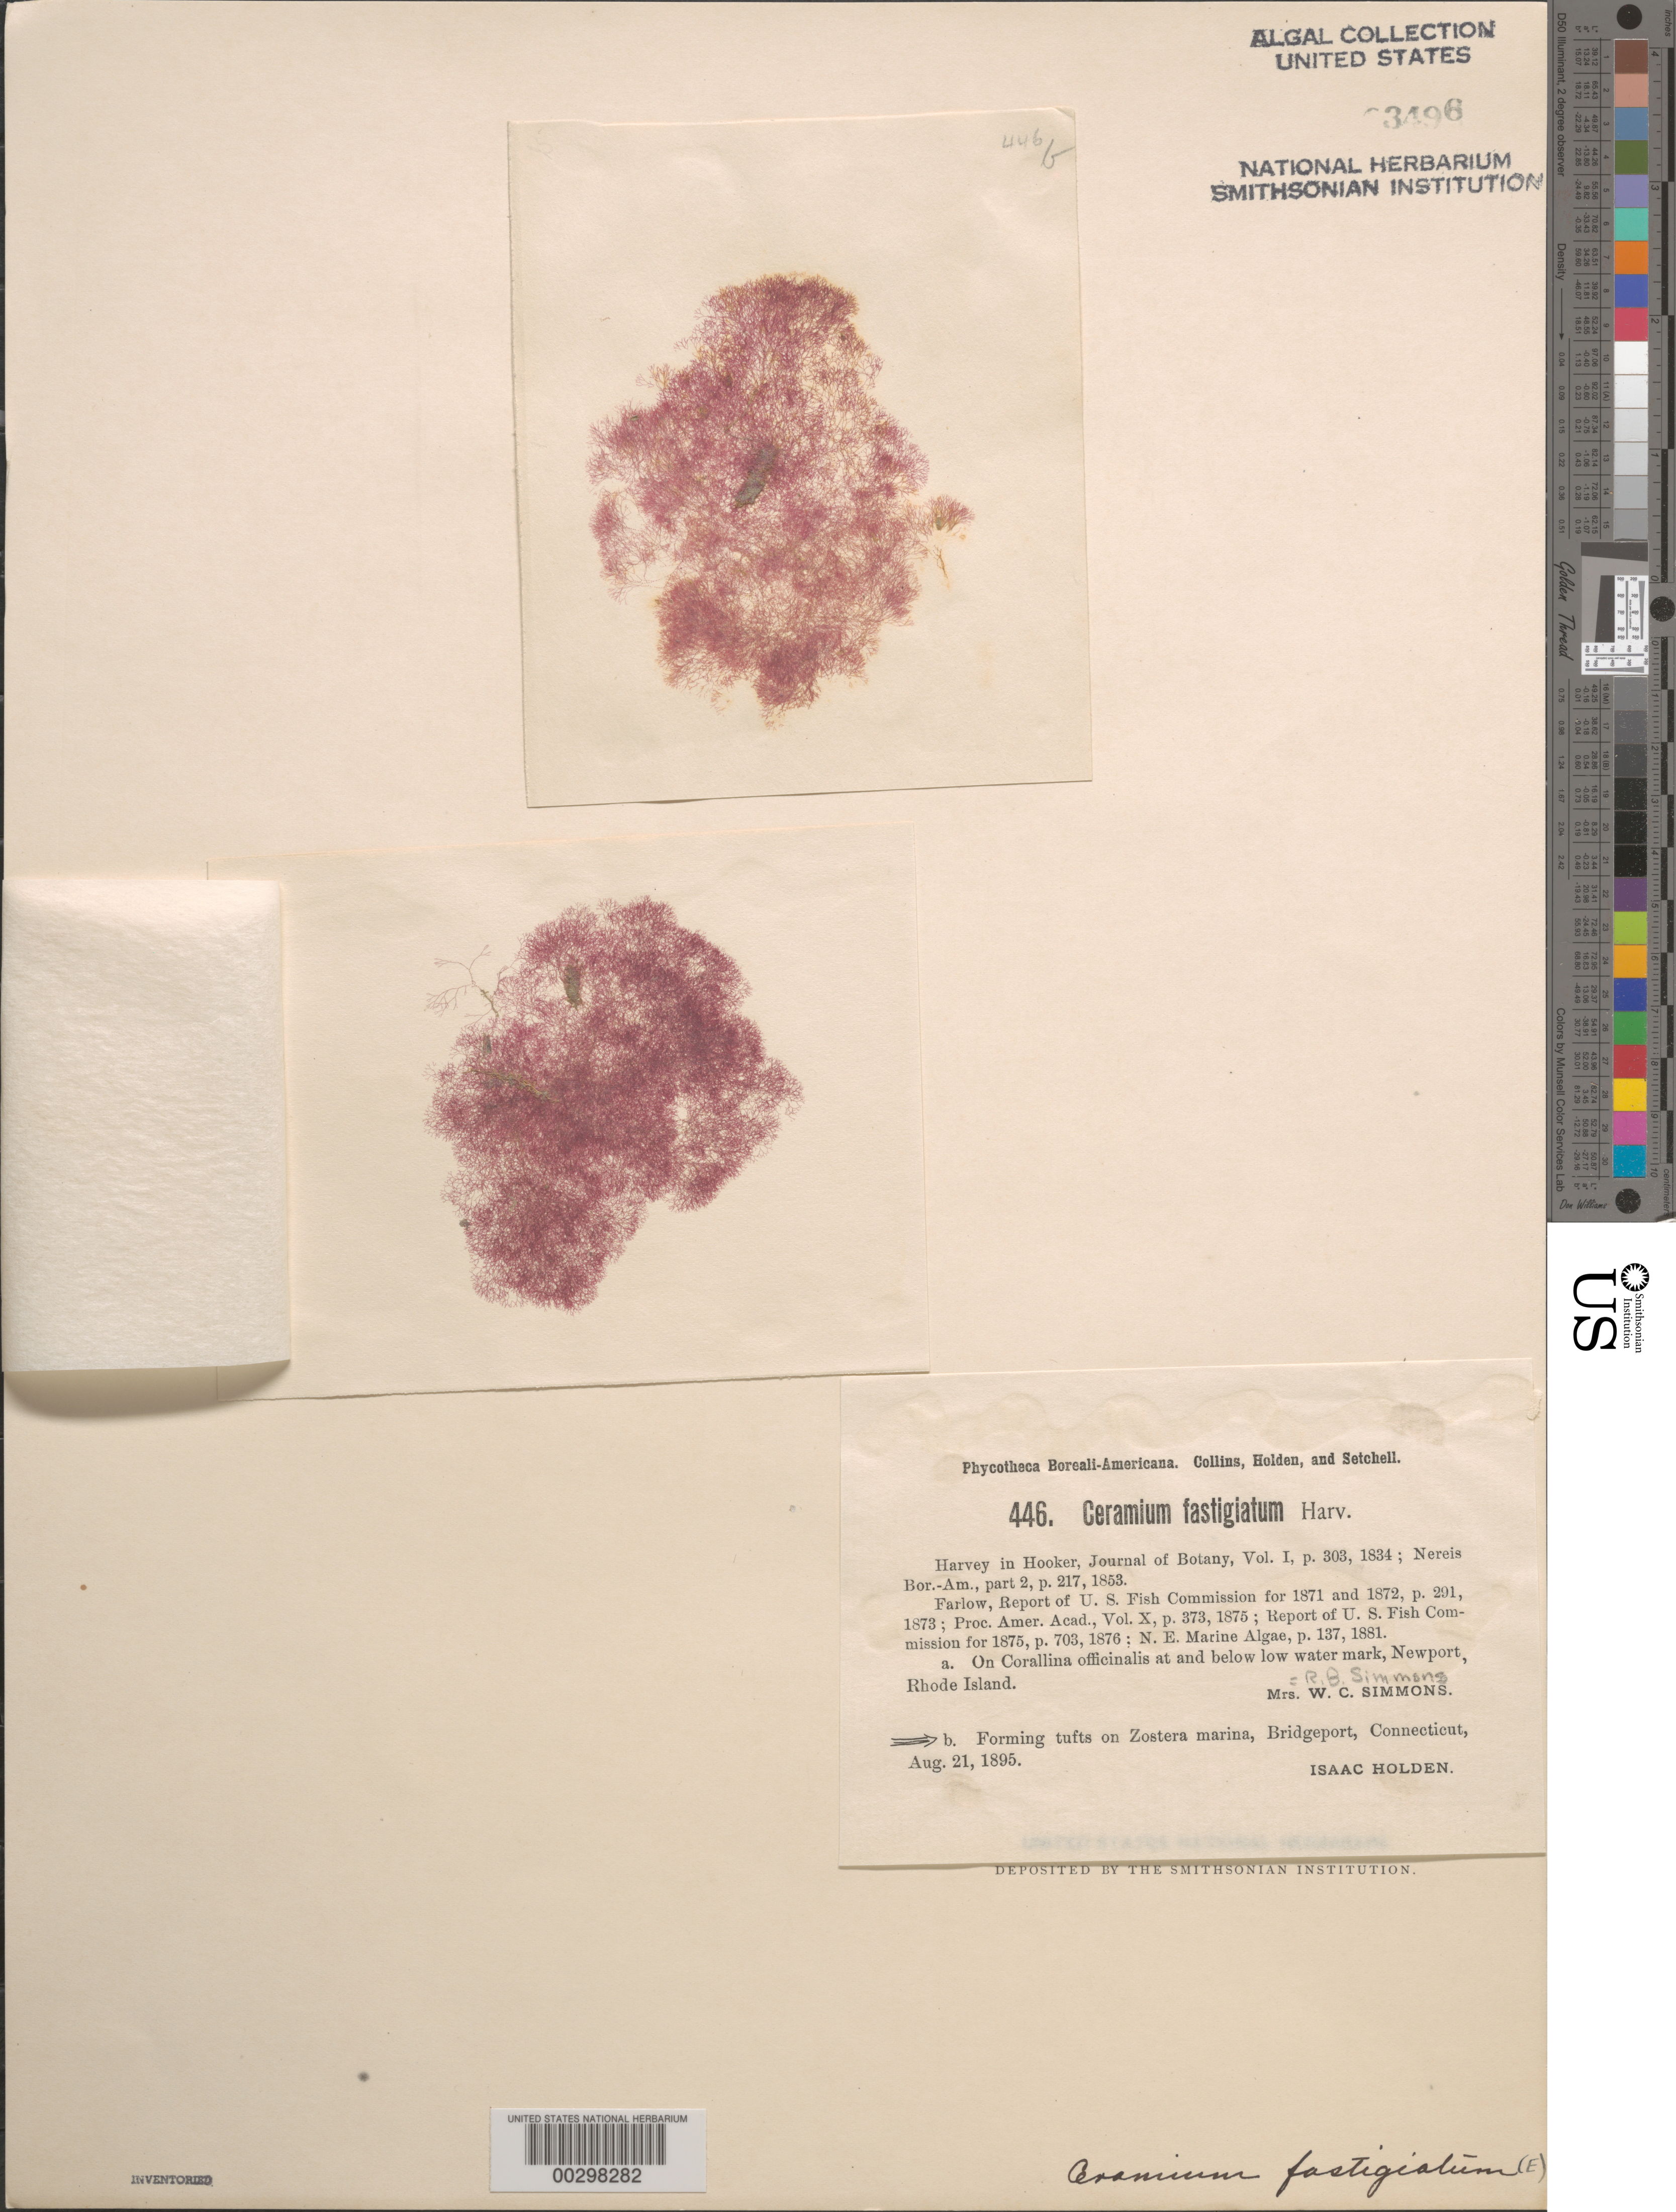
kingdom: Plantae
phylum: Rhodophyta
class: Florideophyceae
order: Ceramiales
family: Ceramiaceae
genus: Ceramium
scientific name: Ceramium fastigiatum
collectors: I. Holden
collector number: PB-A 446b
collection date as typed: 21 Aug 1895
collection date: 1895-08-21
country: United States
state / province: Connecticut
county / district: Fairfield County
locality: Bridgeport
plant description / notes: Collins, Holden & Setchell, Phycotheca Boreali-Americana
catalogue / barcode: US 3496